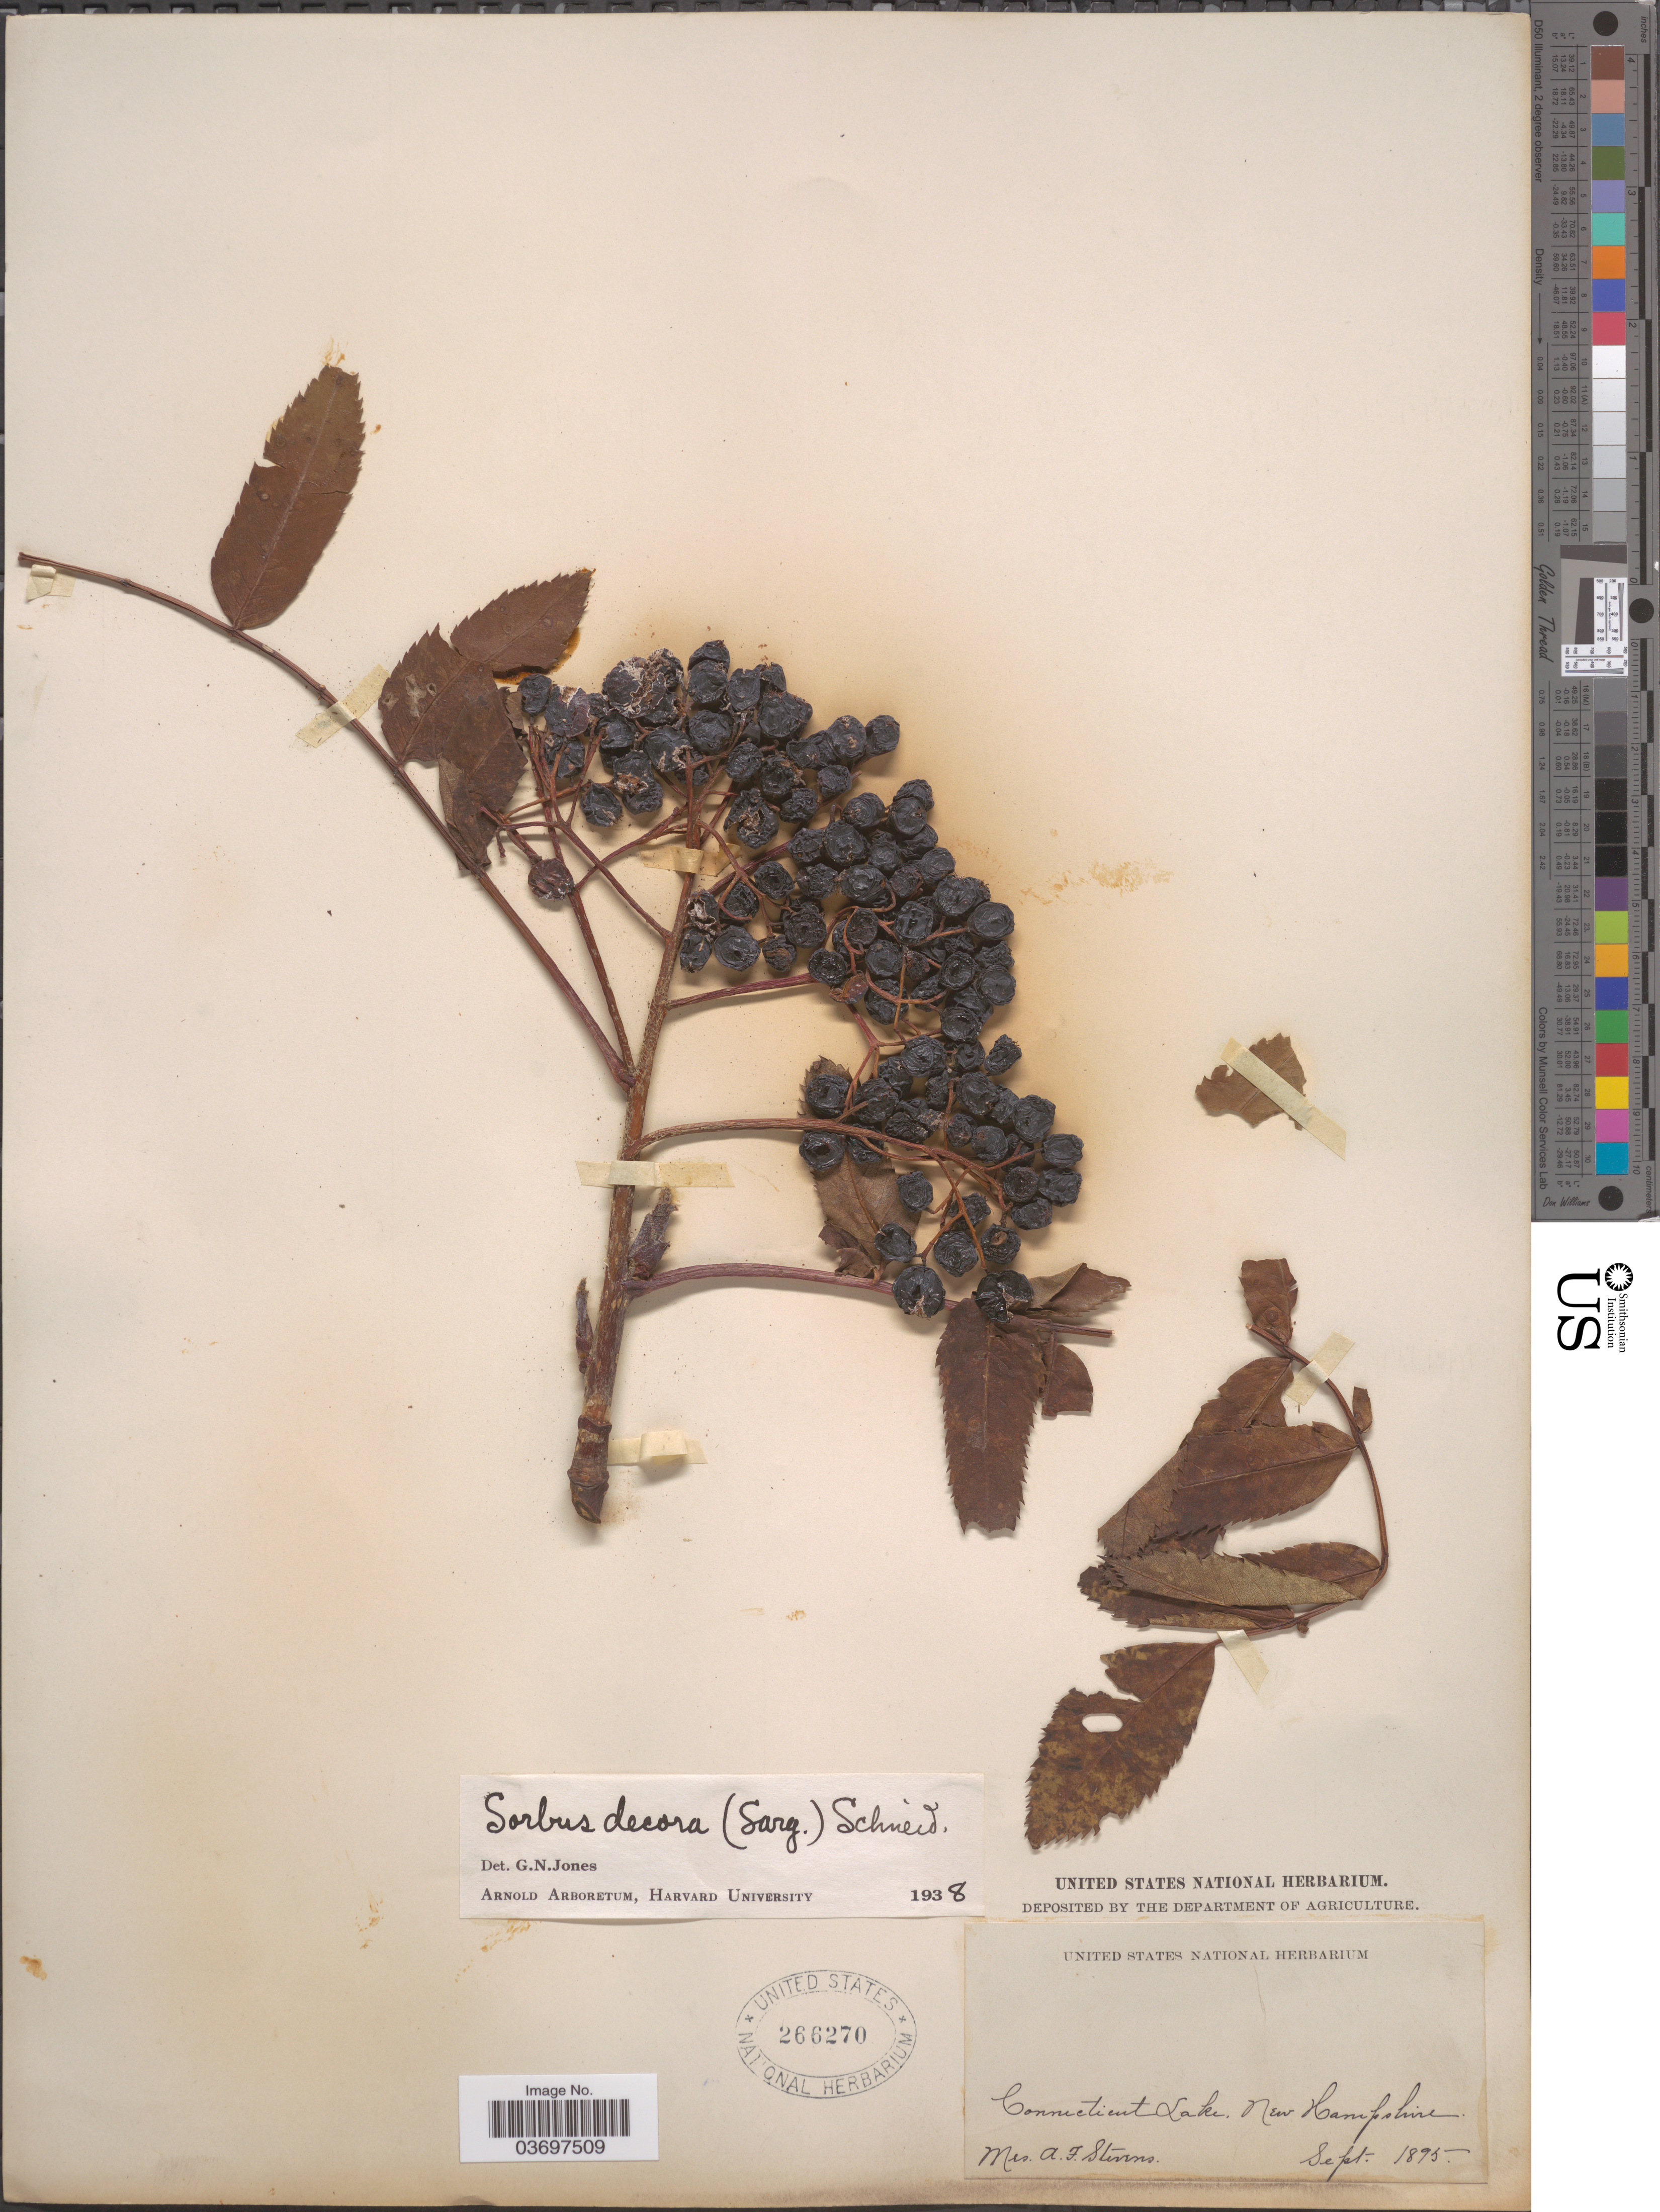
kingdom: Plantae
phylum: Tracheophyta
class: Magnoliopsida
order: Rosales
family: Rosaceae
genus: Sorbus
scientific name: Sorbus decora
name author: (Sarg.) C.K. Schneid.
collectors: A. Stevens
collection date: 1895-09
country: United States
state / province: New Hampshire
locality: Connecticut Lake.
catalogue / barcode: US 266270